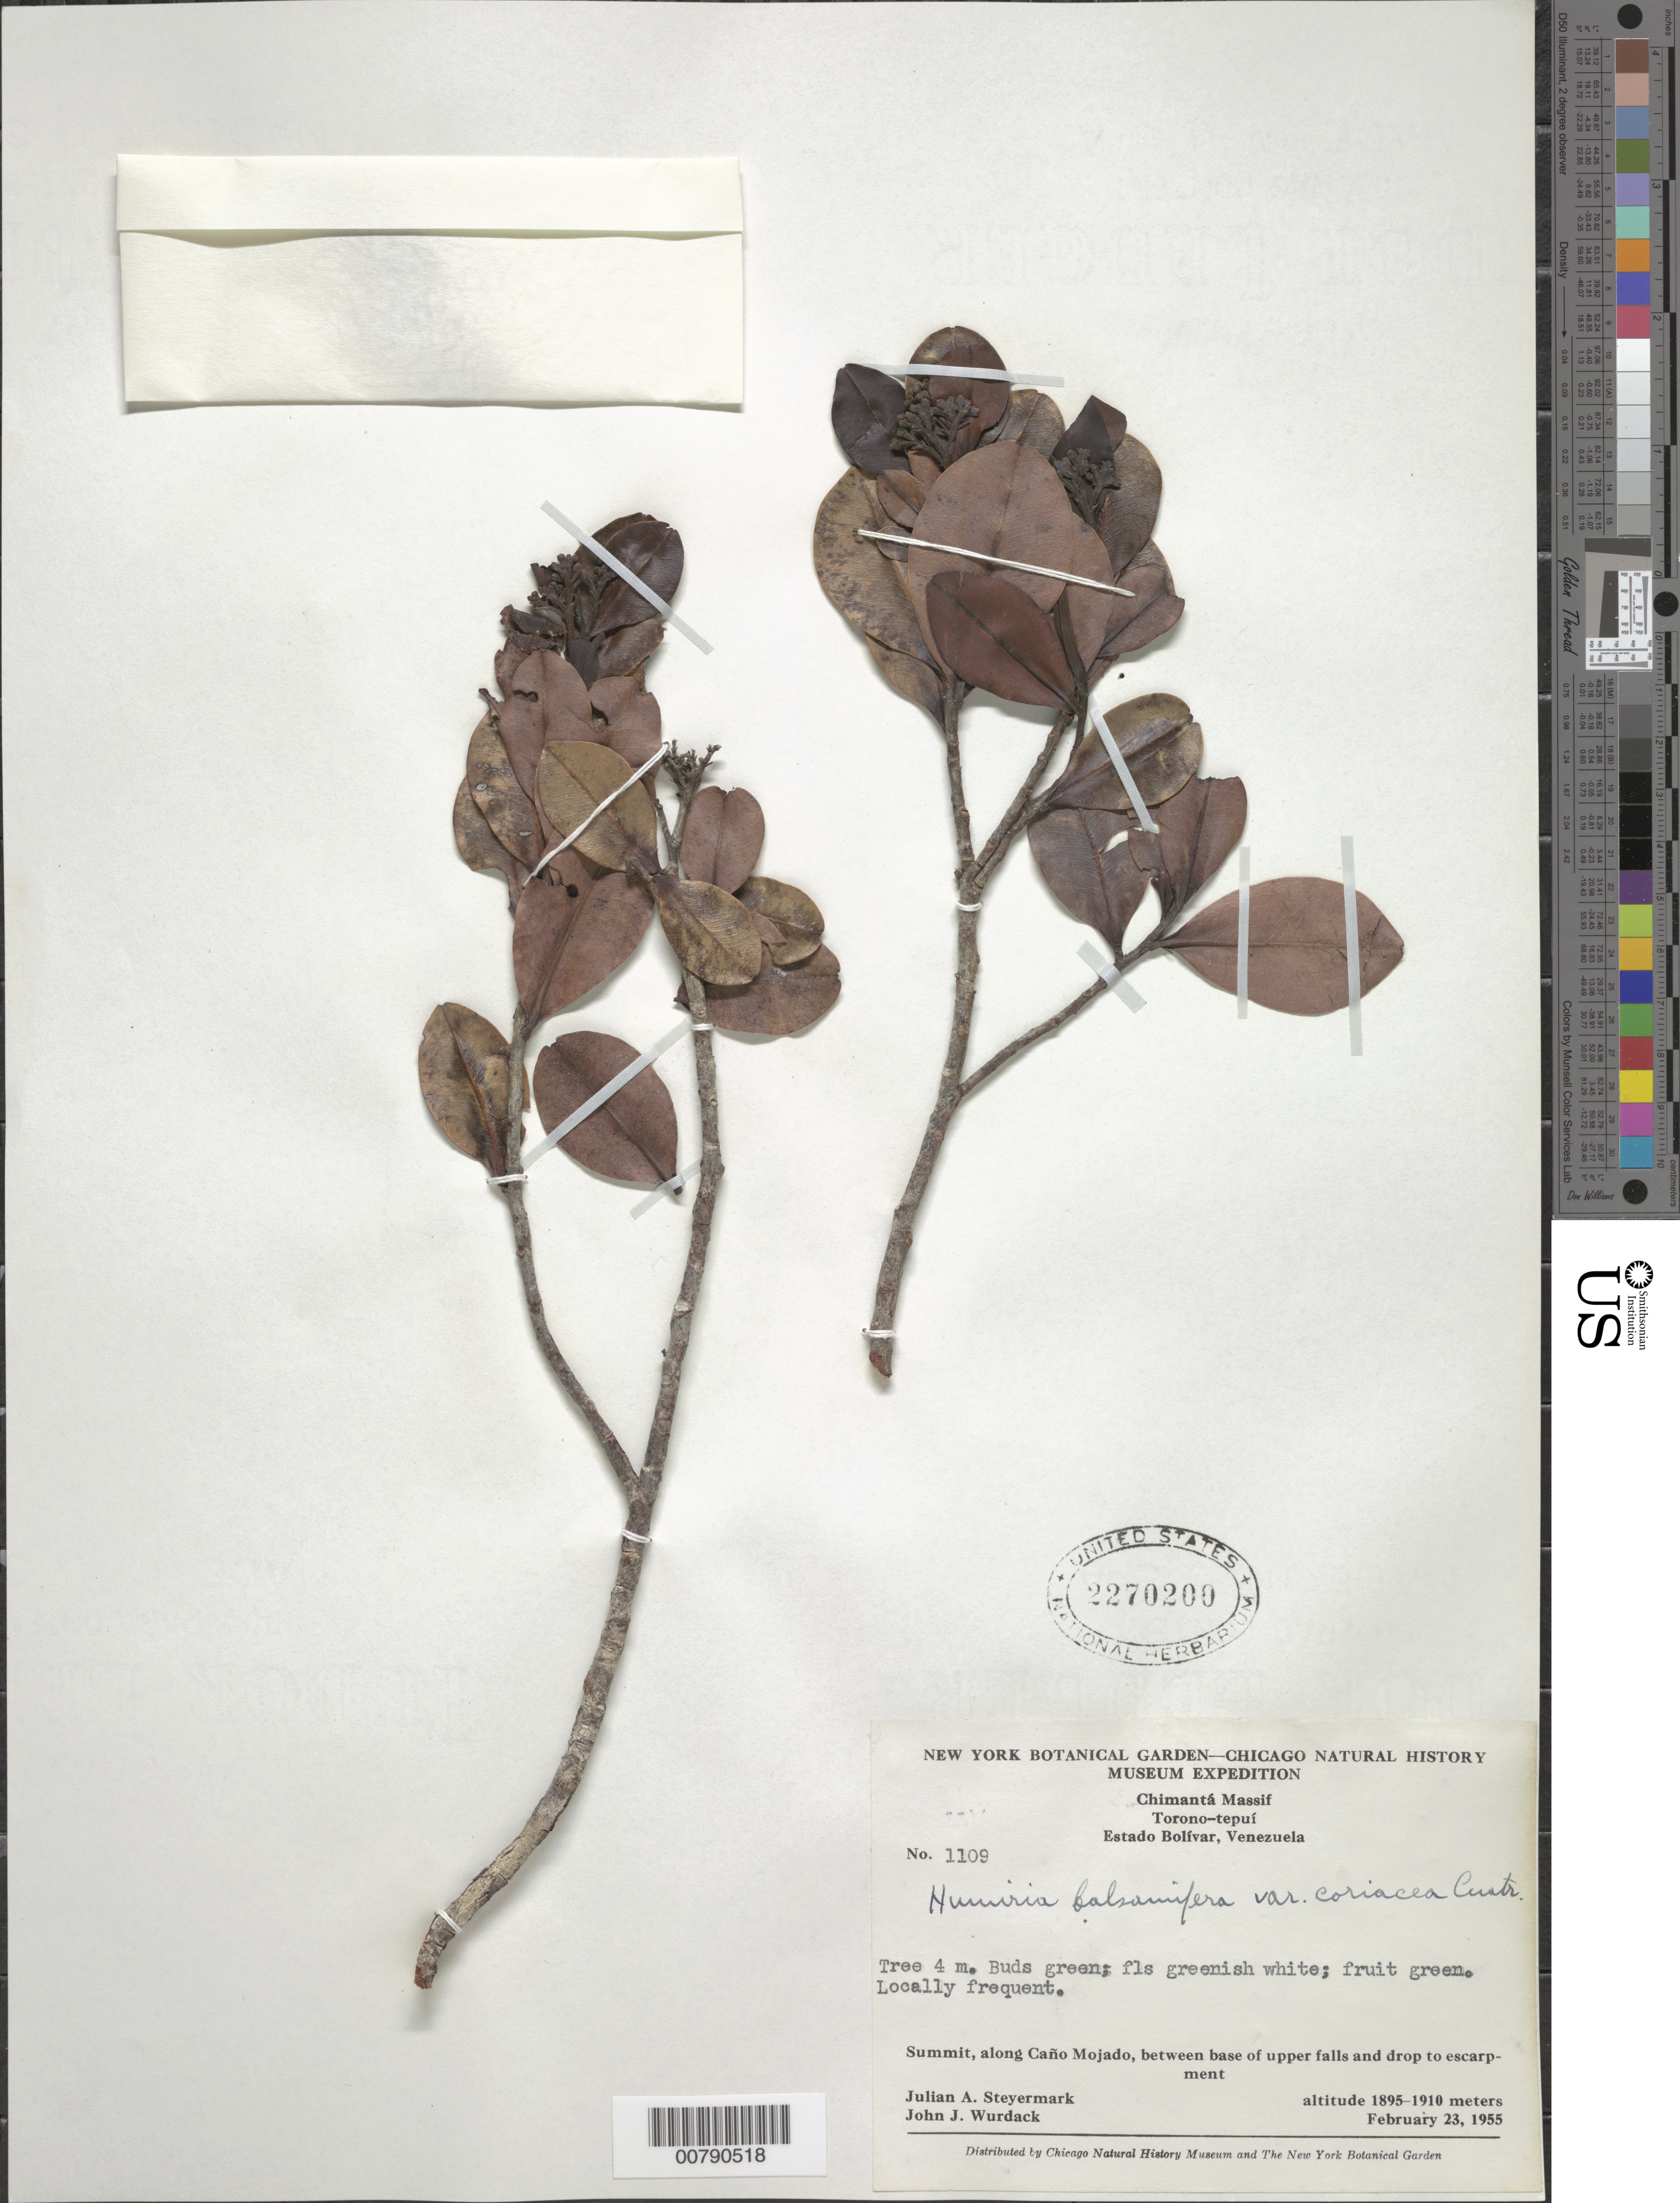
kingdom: Plantae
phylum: Tracheophyta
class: Magnoliopsida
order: Malpighiales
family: Humiriaceae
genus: Humiria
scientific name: Humiria balsamifera var. coriacea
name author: Cuatrec.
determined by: Cuatrecasas, J.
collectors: J. Steyermark & J. J. Wurdack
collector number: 55 1109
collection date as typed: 23-Feb-55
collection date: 1955-02-23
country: Venezuela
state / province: Bolívar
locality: Chimantá Massif, Caño Mojado, Torono-tepuí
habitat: Summit, along caño, btw base of upper falls and drop to escarpment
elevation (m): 1895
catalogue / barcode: US 2270200